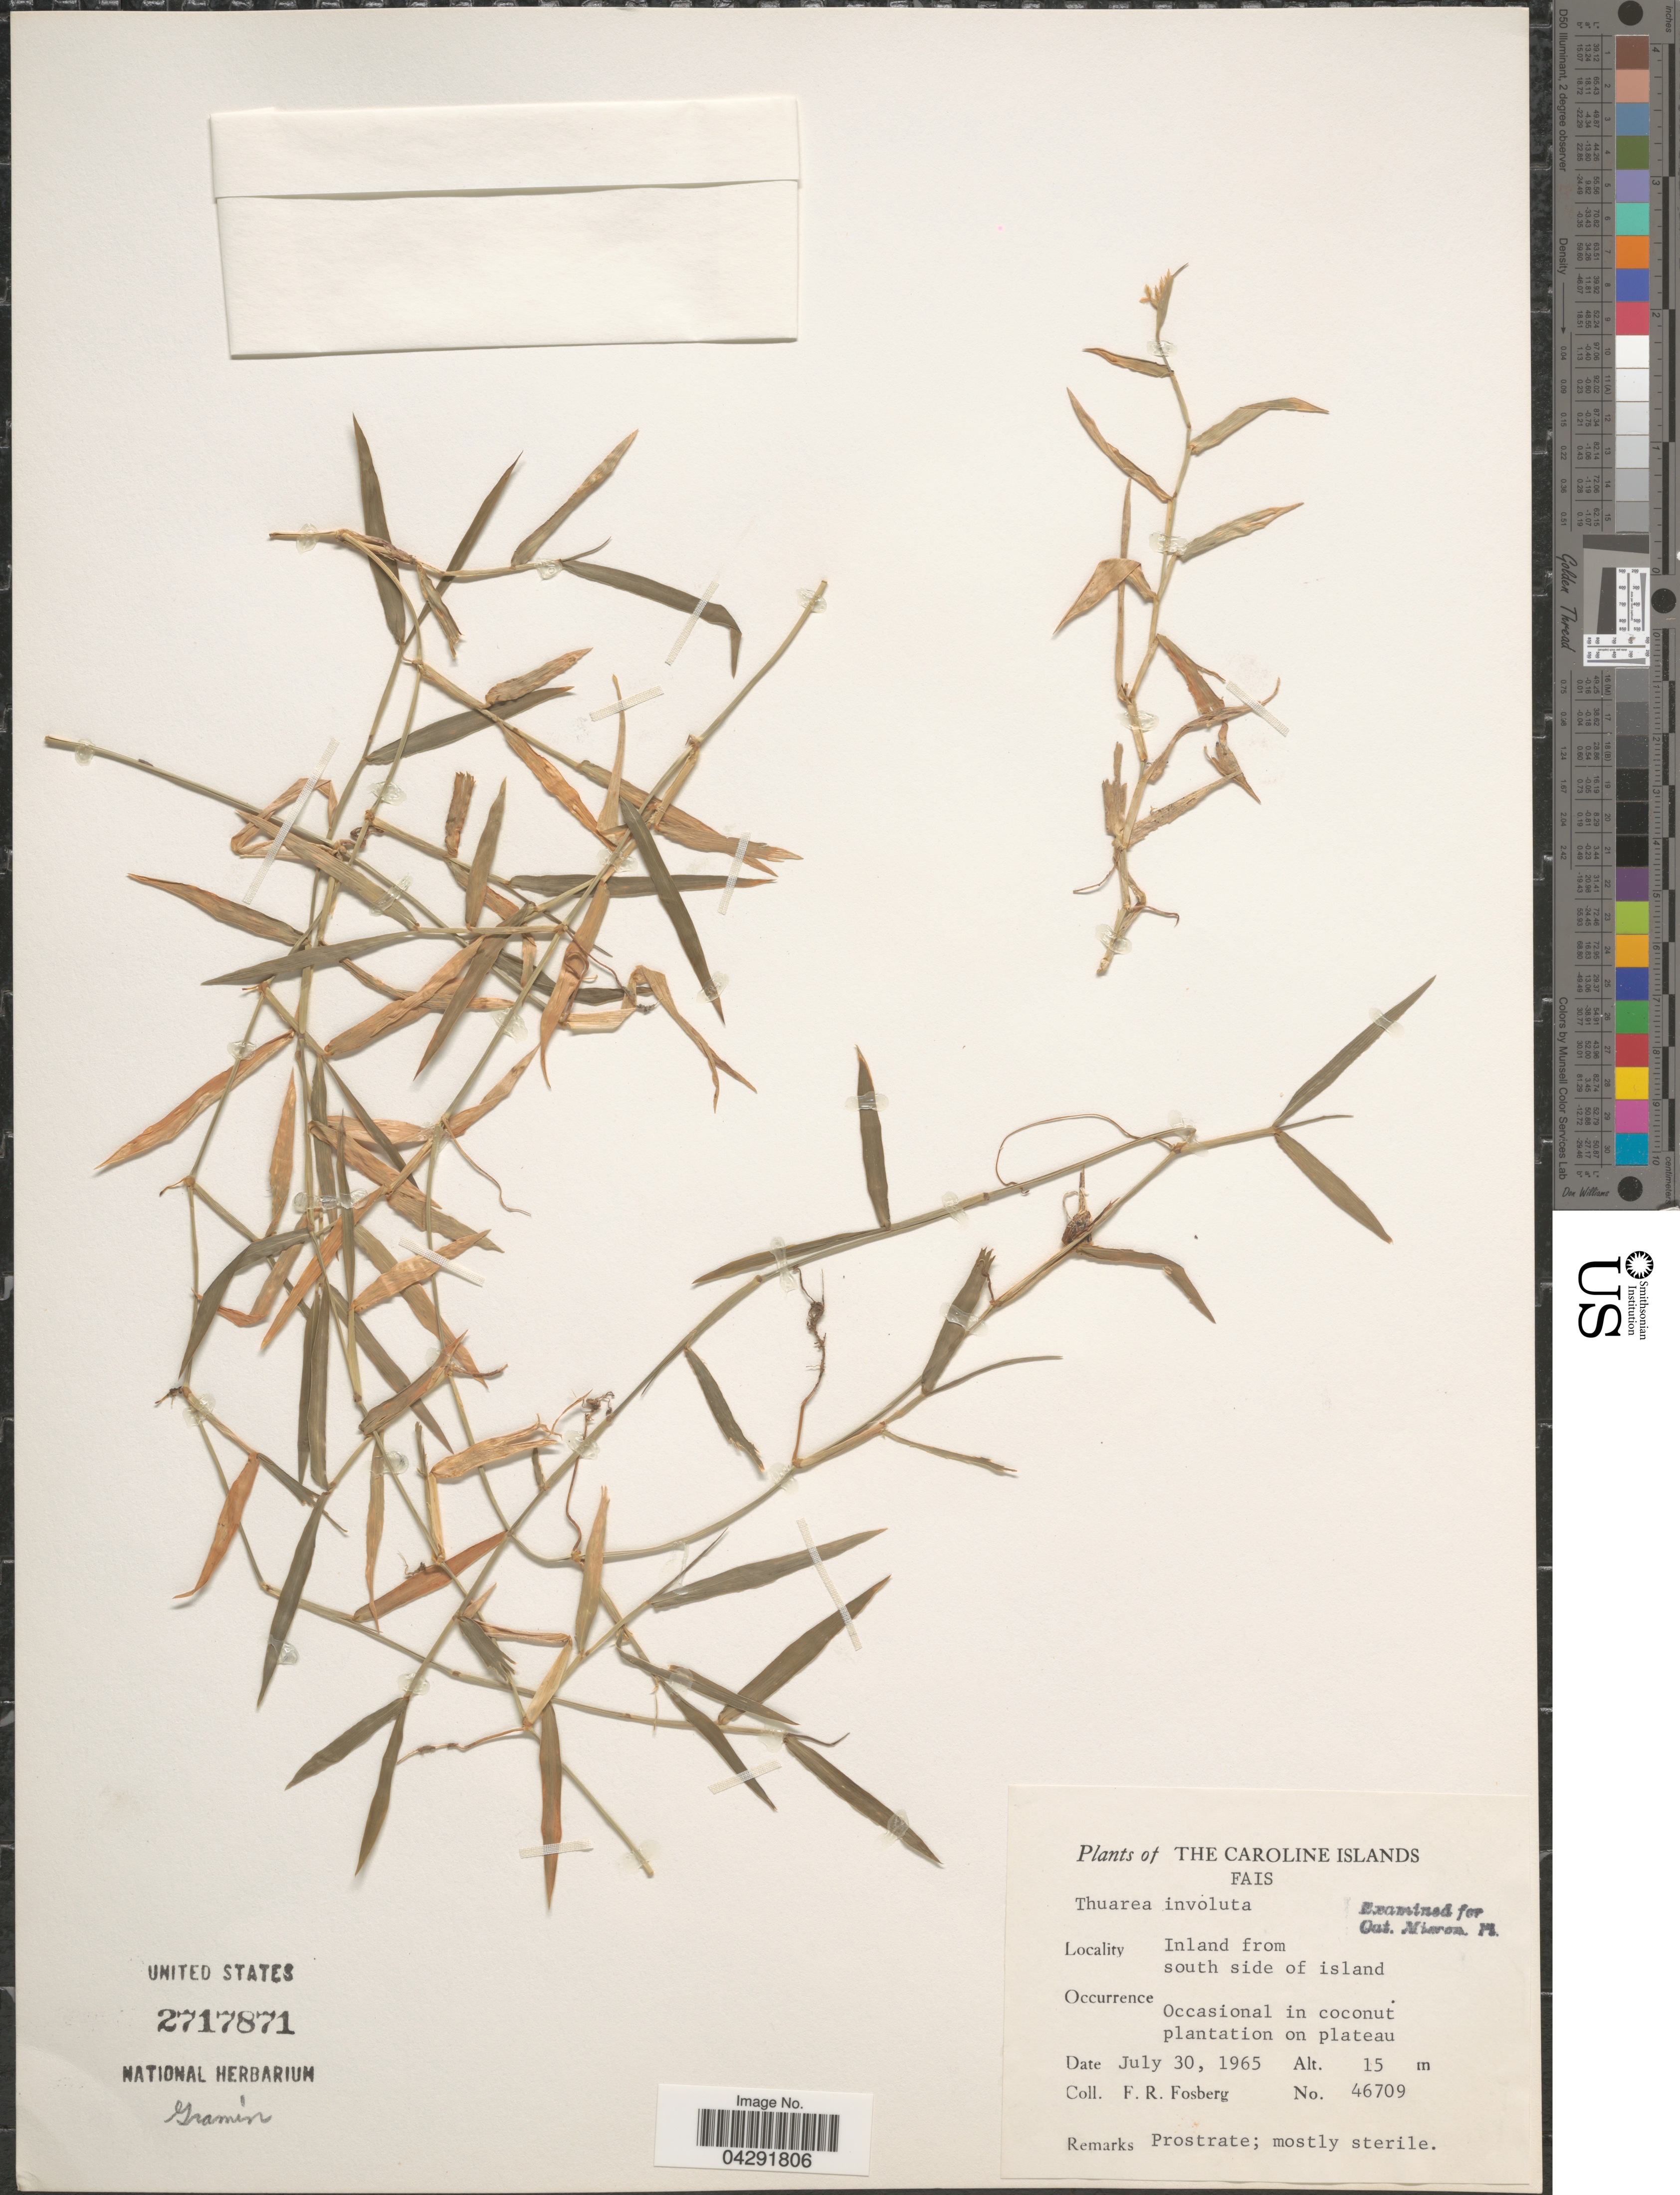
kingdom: Plantae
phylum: Tracheophyta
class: Liliopsida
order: Poales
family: Poaceae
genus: Thuarea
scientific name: Thuarea involuta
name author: (G. Forst.) R. Br. ex Sm.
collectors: F. R. Fosberg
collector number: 46709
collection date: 1965-07-30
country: Micronesia, Federated States of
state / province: Yap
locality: The Caroline Islands. Fais. Inland from south side of island. Occasional in coconut plantation on plateau.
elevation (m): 15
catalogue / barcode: US 2717871